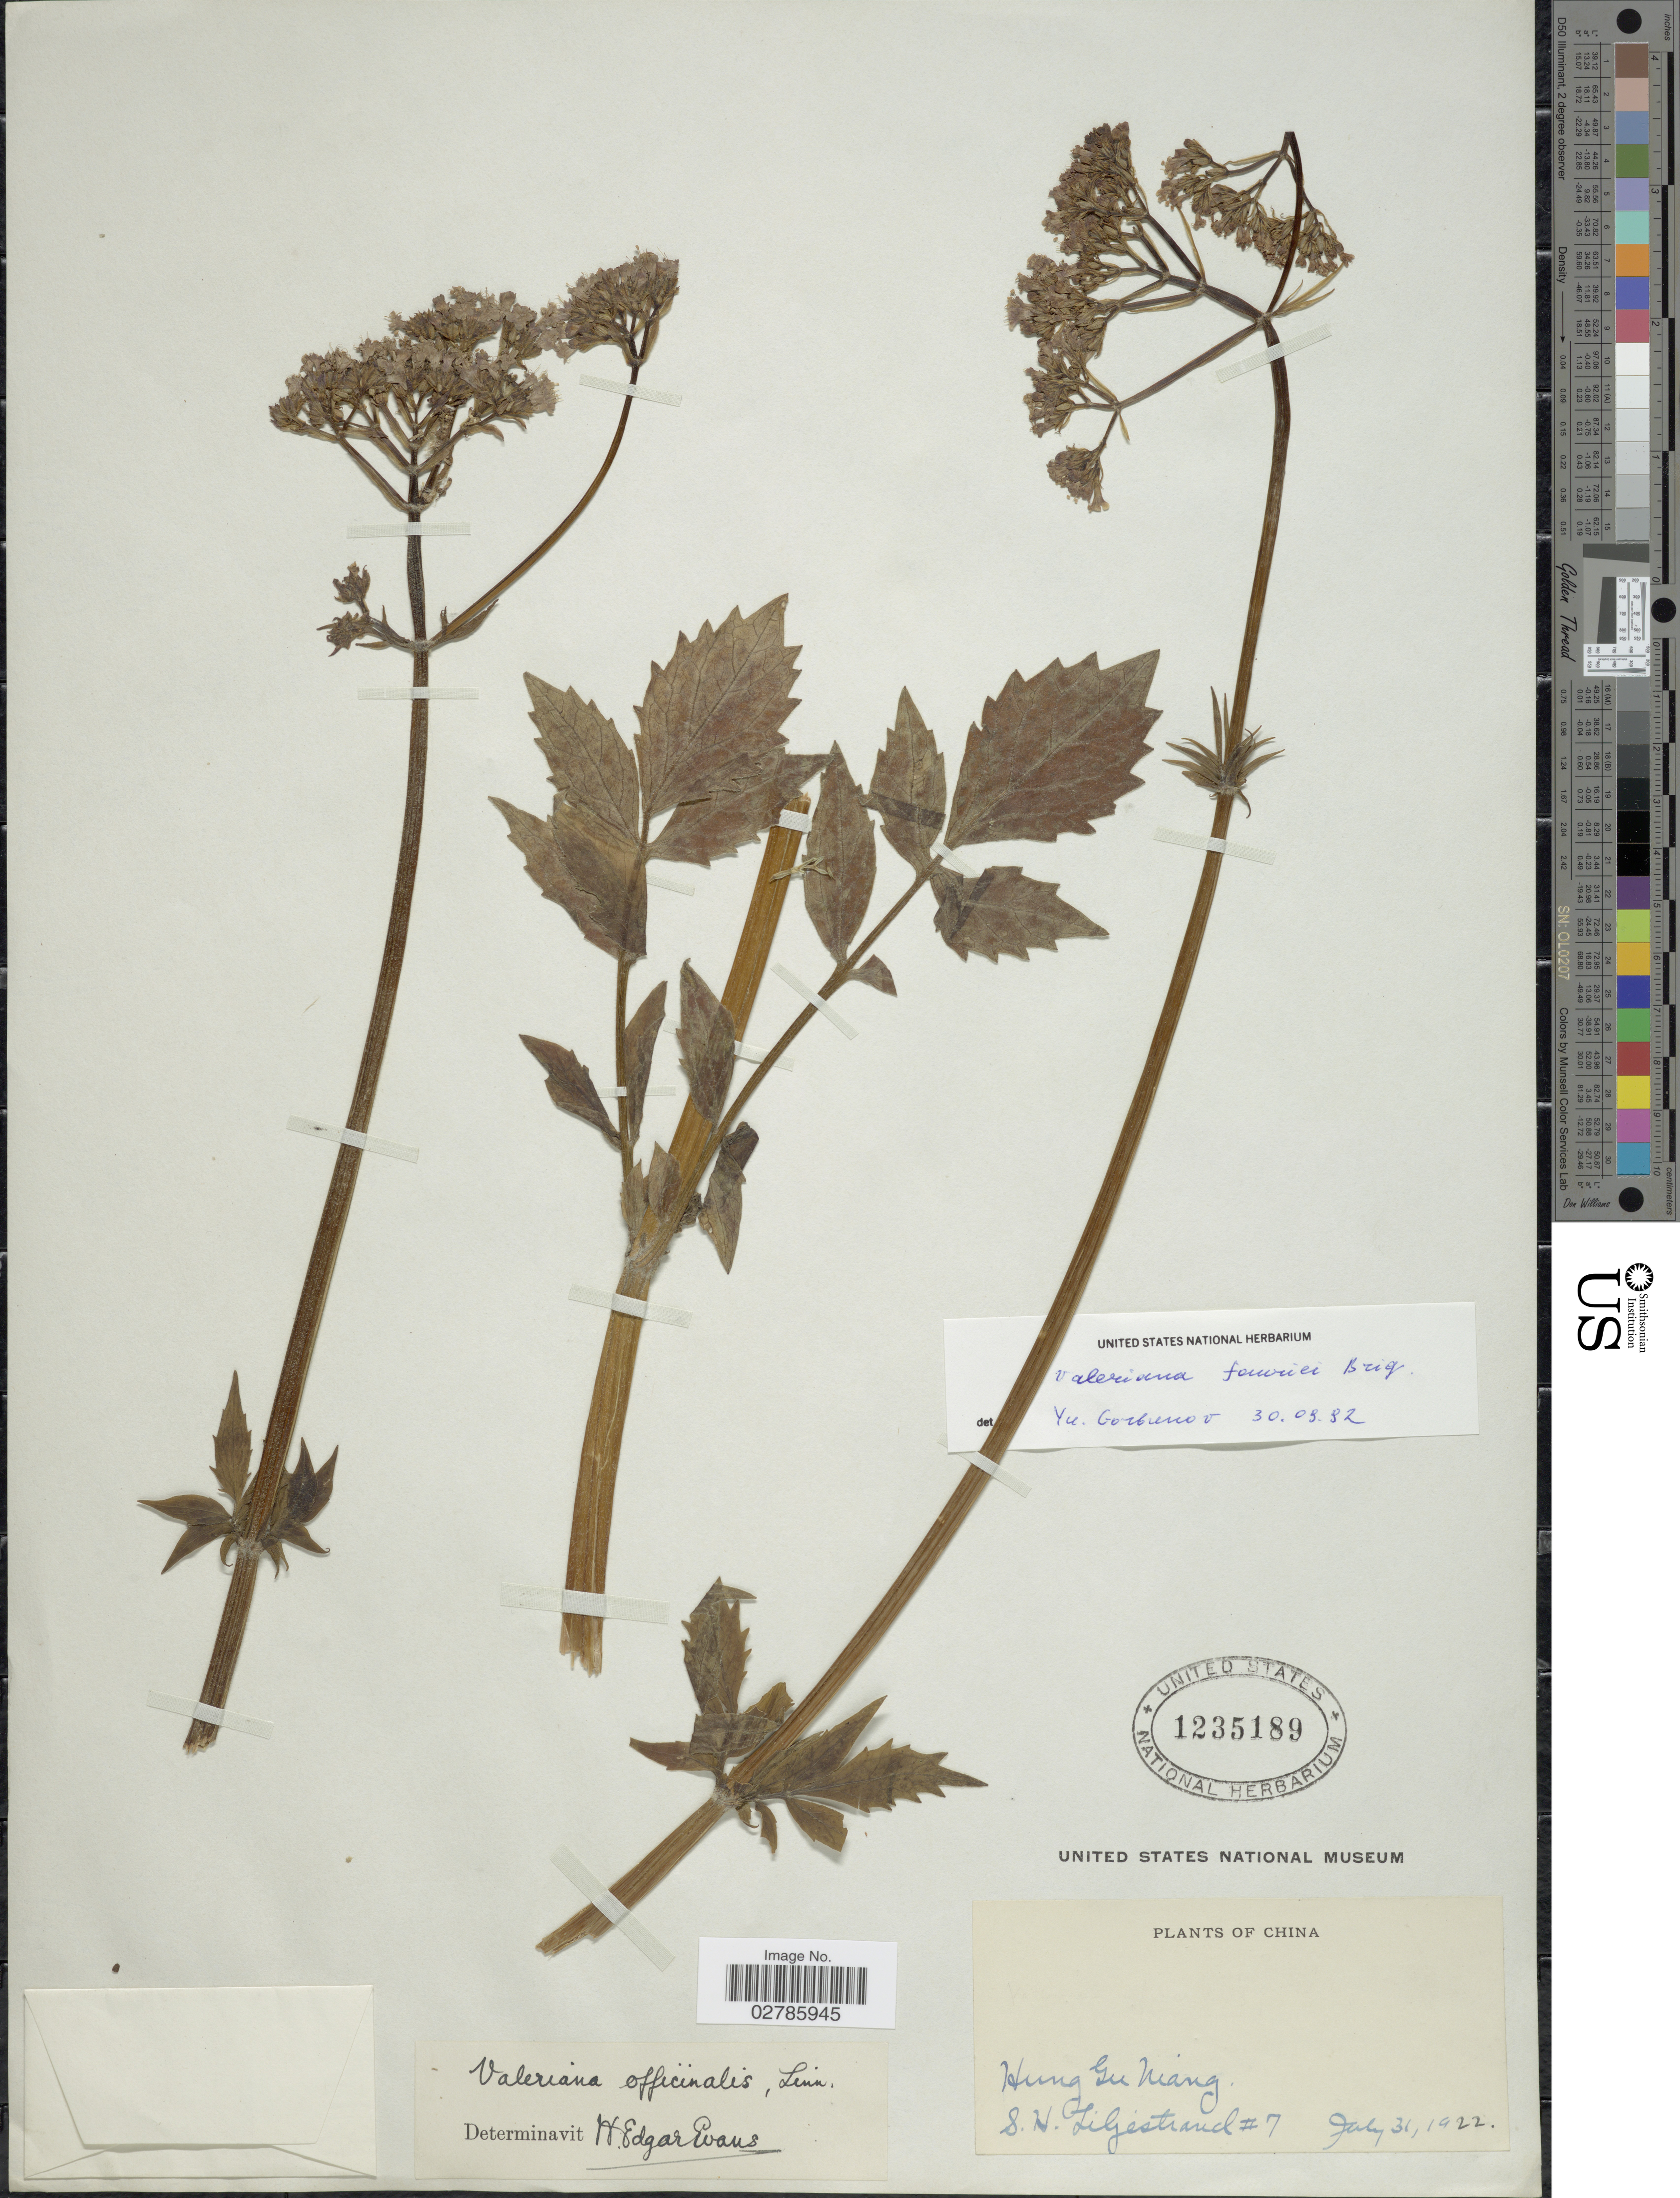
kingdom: Plantae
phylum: Tracheophyta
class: Magnoliopsida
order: Dipsacales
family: Caprifoliaceae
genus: Valeriana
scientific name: Valeriana fauriei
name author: Briq.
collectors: S. Liljestrand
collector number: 7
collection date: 1922-07-31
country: China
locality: Hung Gu Niang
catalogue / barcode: US 1235189